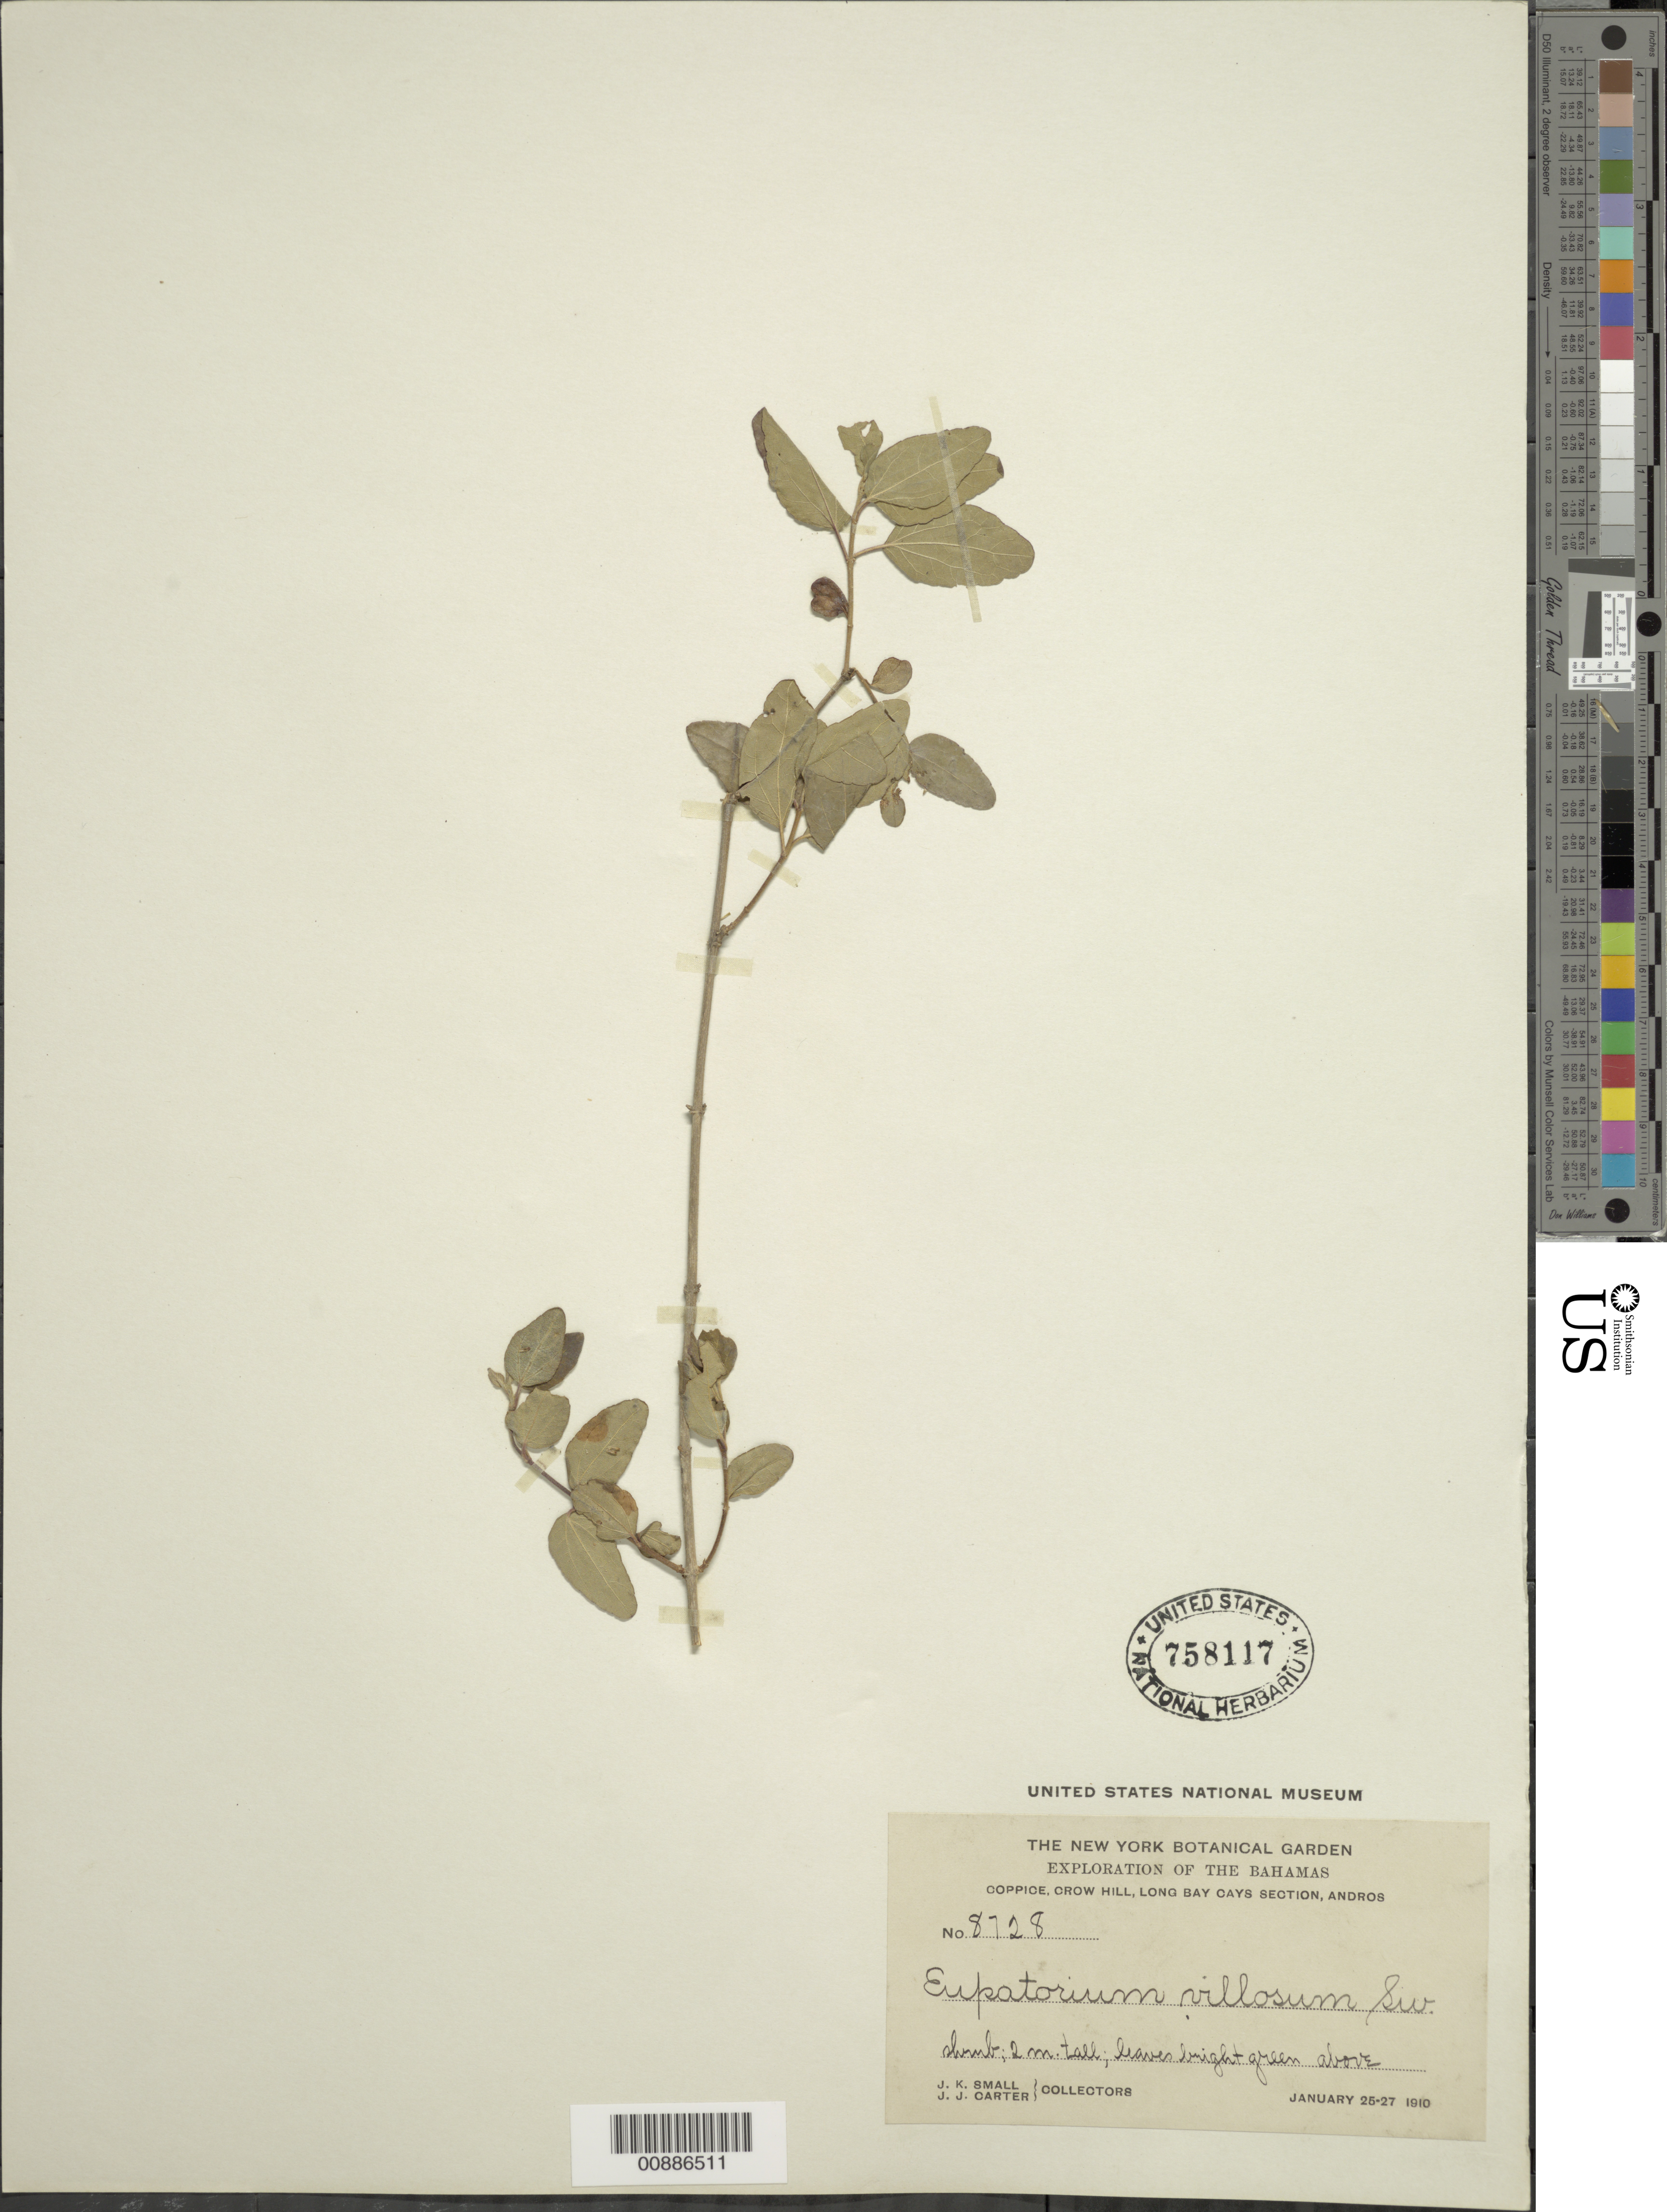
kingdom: Plantae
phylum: Tracheophyta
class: Magnoliopsida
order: Asterales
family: Asteraceae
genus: Koanophyllon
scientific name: Koanophyllon villosum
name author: (Sw.) R.M. King & H. Rob.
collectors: J. K. Small & J. J. Carter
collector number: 8728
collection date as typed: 25 Jan 1910 to 27 Jan 1910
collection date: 1910-01-25/1910-01-27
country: Bahamas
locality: Andros: Crow Hill, Long Bay Cays Section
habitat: Coppice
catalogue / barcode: US 758117